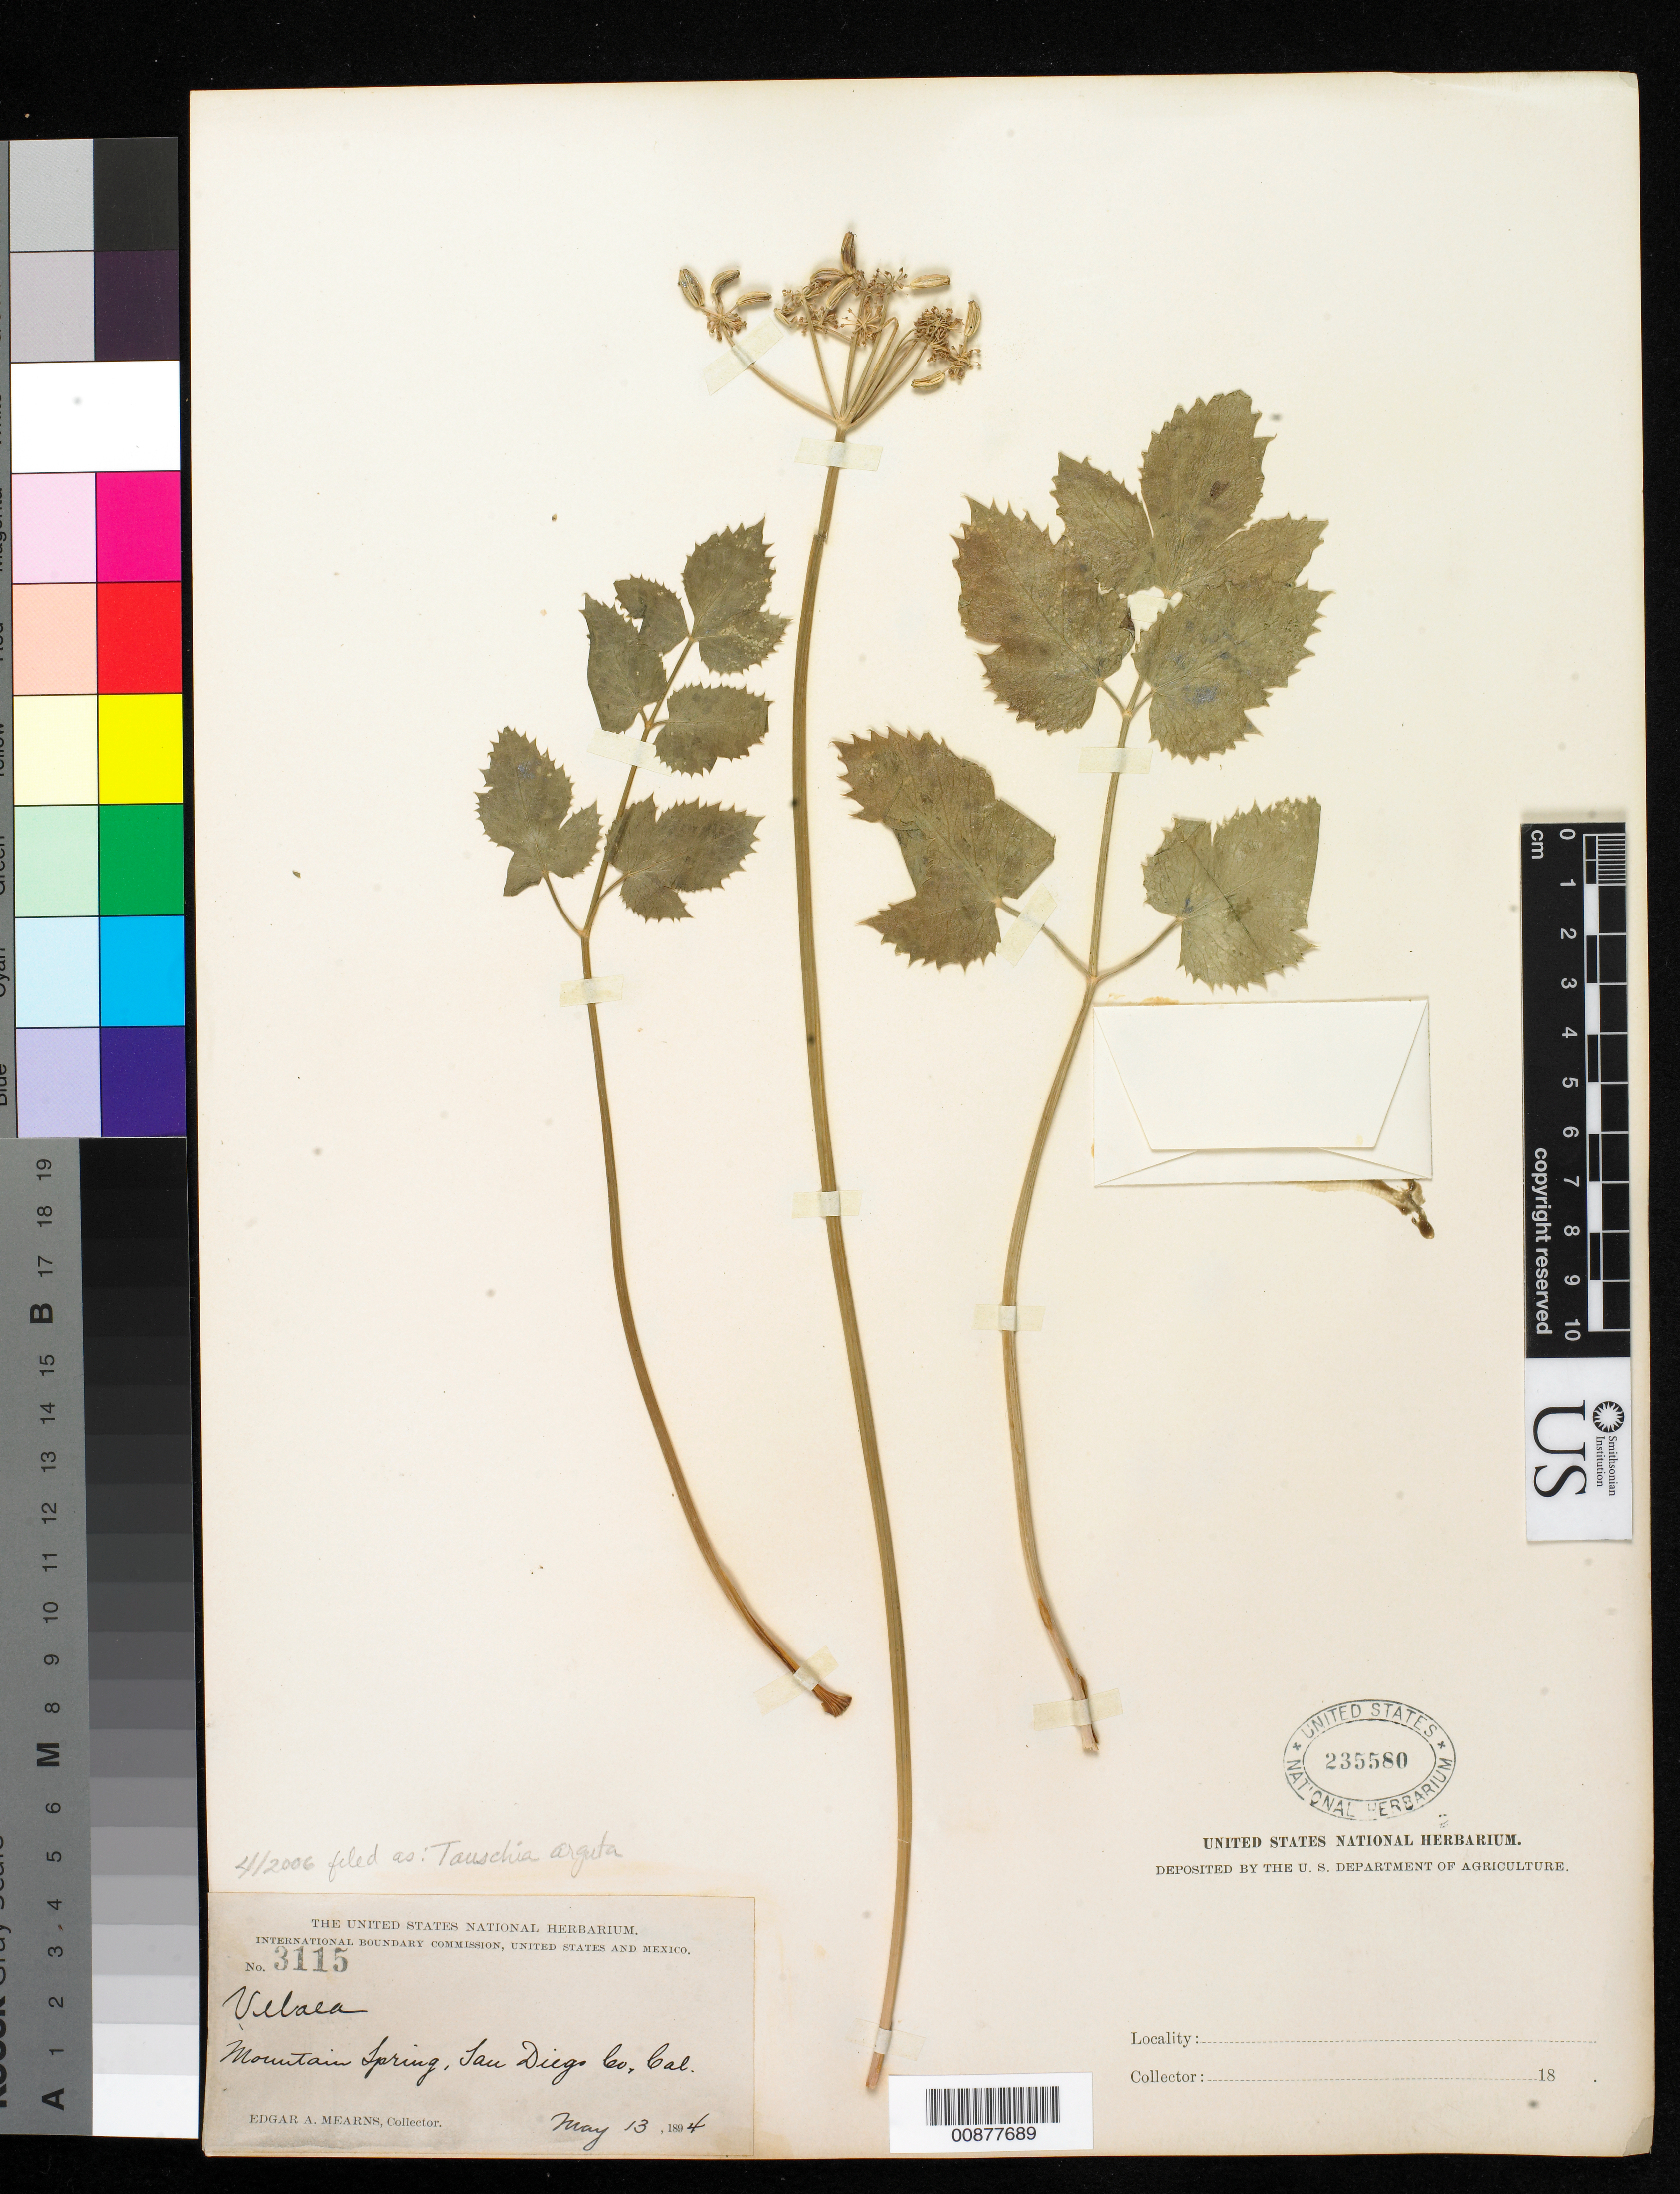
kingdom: Plantae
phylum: Tracheophyta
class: Magnoliopsida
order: Apiales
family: Apiaceae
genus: Tauschia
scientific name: Tauschia arguta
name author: (Torr.) J.F. Macbr.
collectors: E. A. Mearns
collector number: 3115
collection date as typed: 13 May 1894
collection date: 1894-05-13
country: United States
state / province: California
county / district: San Diego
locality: Mountain Spring, San Diego County, California.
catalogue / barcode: US 235580